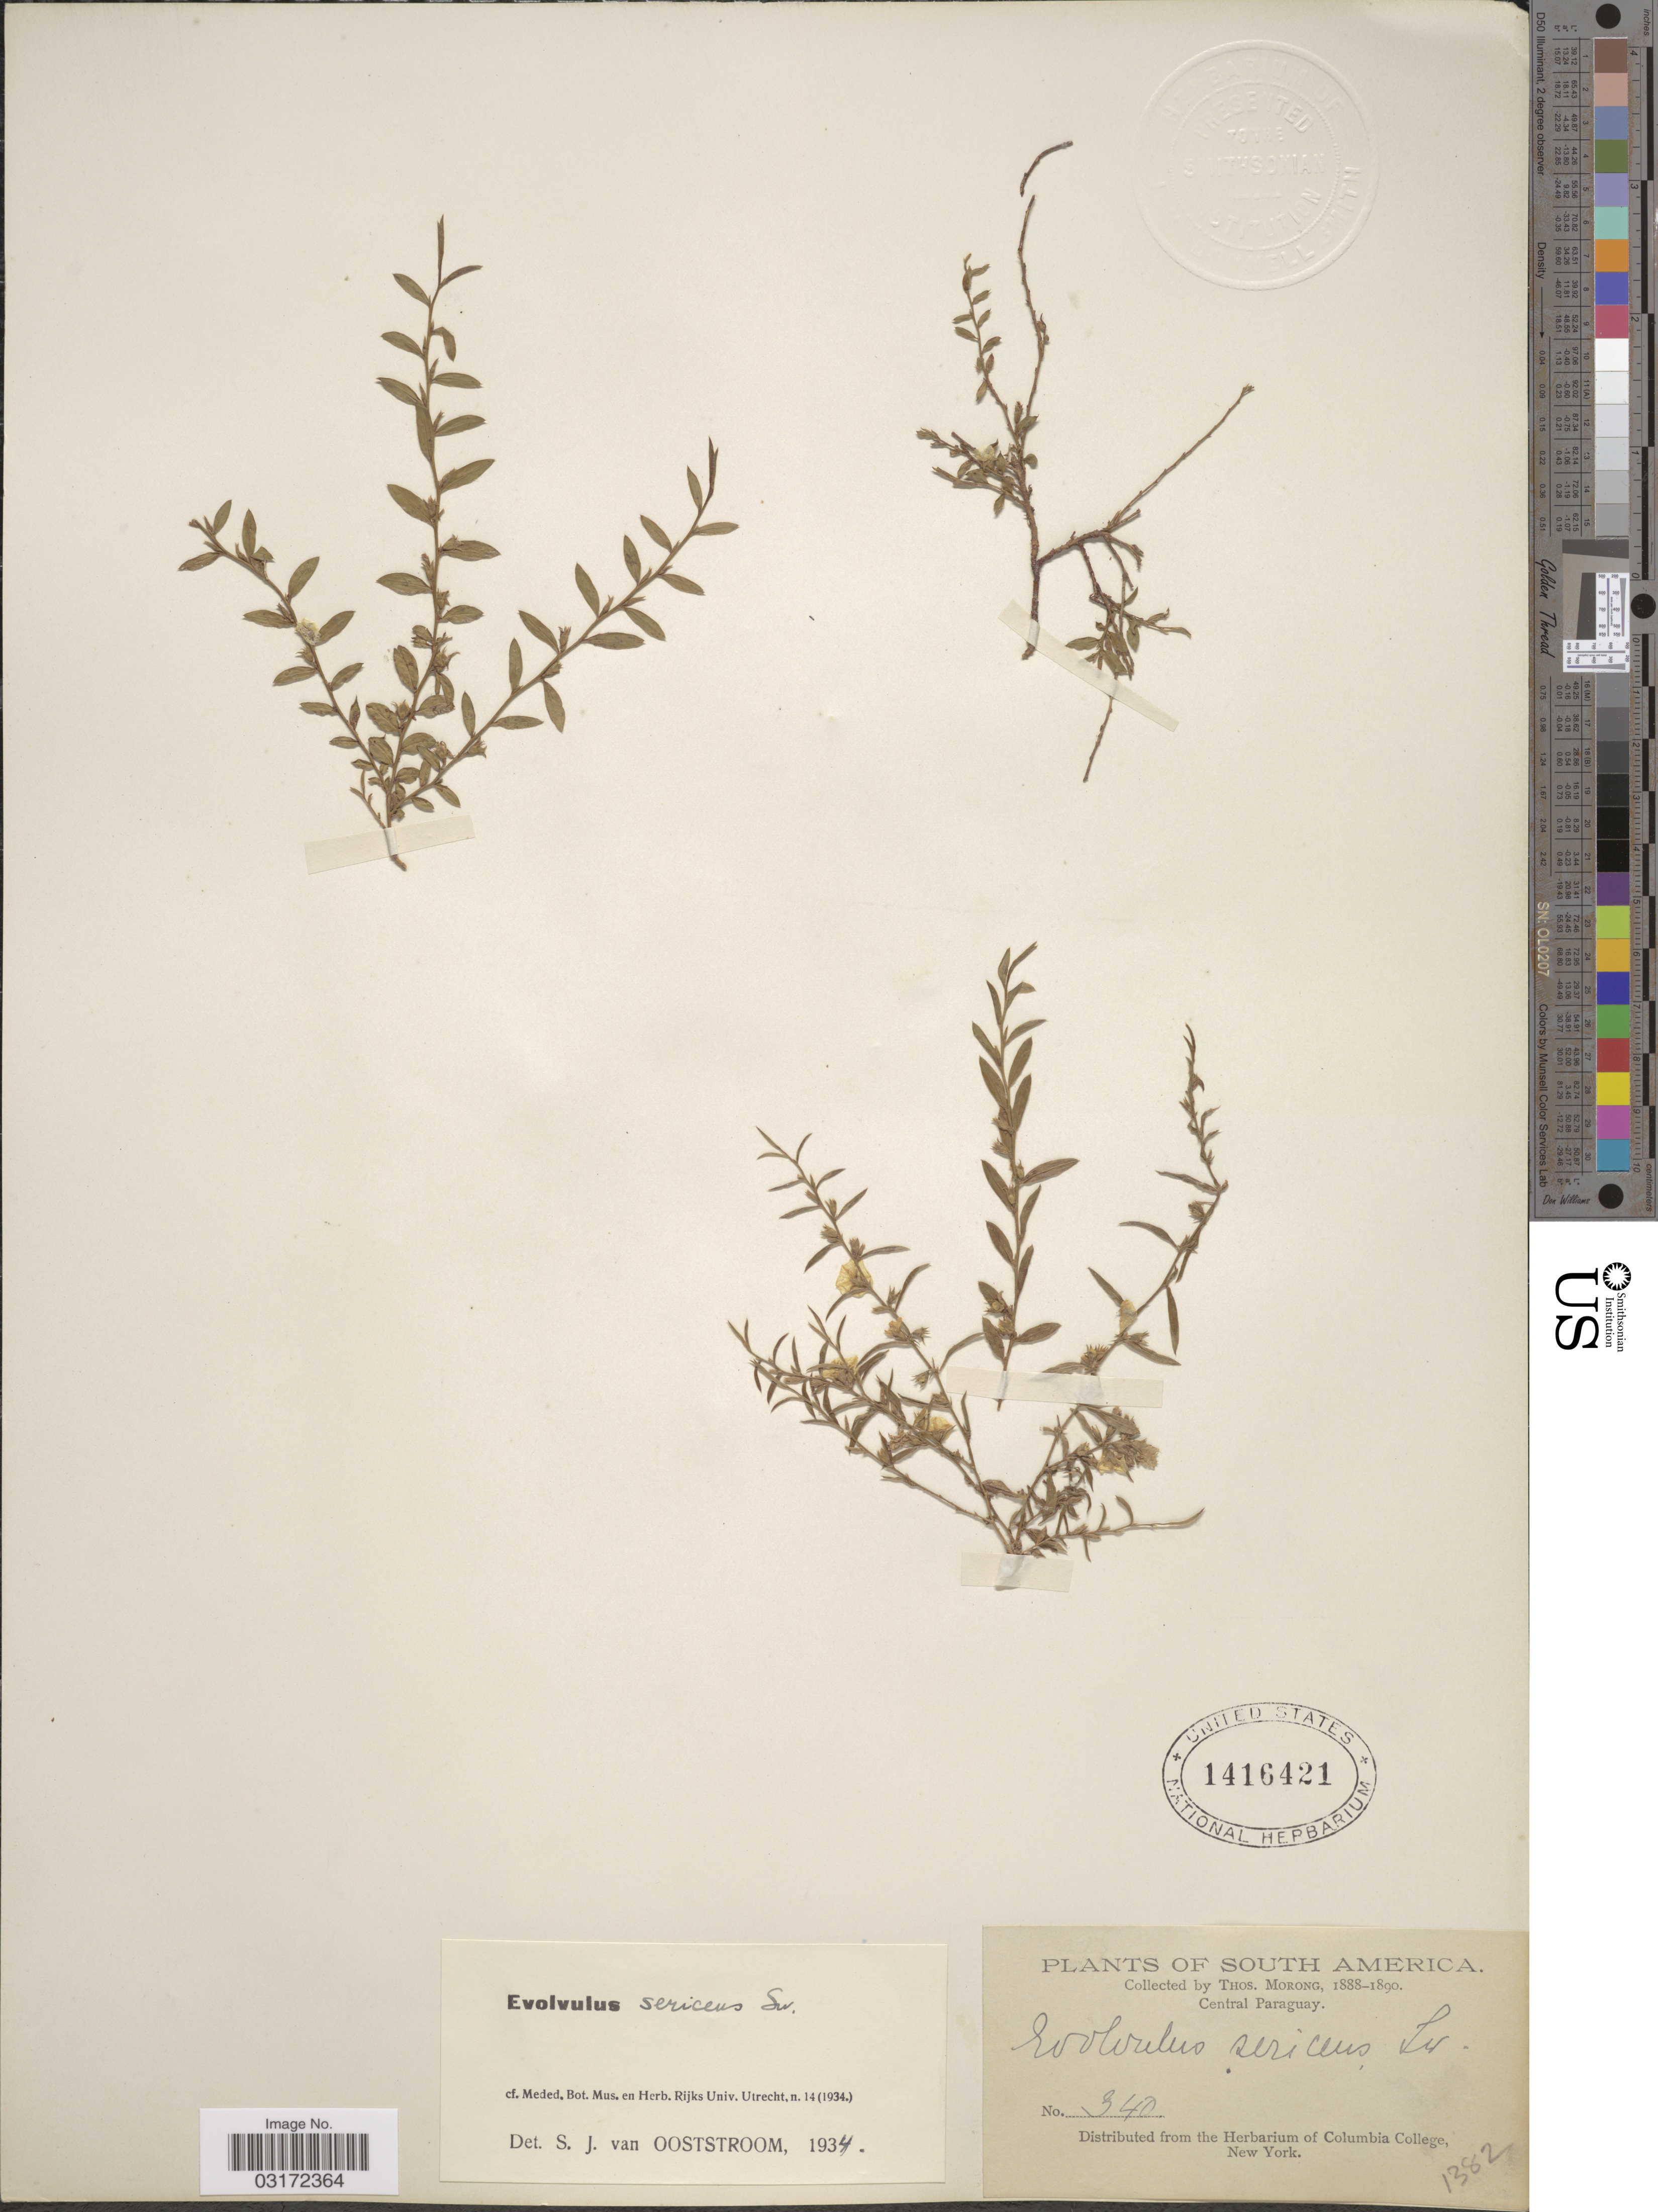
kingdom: Plantae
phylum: Tracheophyta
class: Magnoliopsida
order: Solanales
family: Convolvulaceae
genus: Evolvulus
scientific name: Evolvulus sericeus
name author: Sw.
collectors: ex herb. T. Morong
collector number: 340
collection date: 1888/1890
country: Paraguay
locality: Central Paraguay.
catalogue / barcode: US 1416421